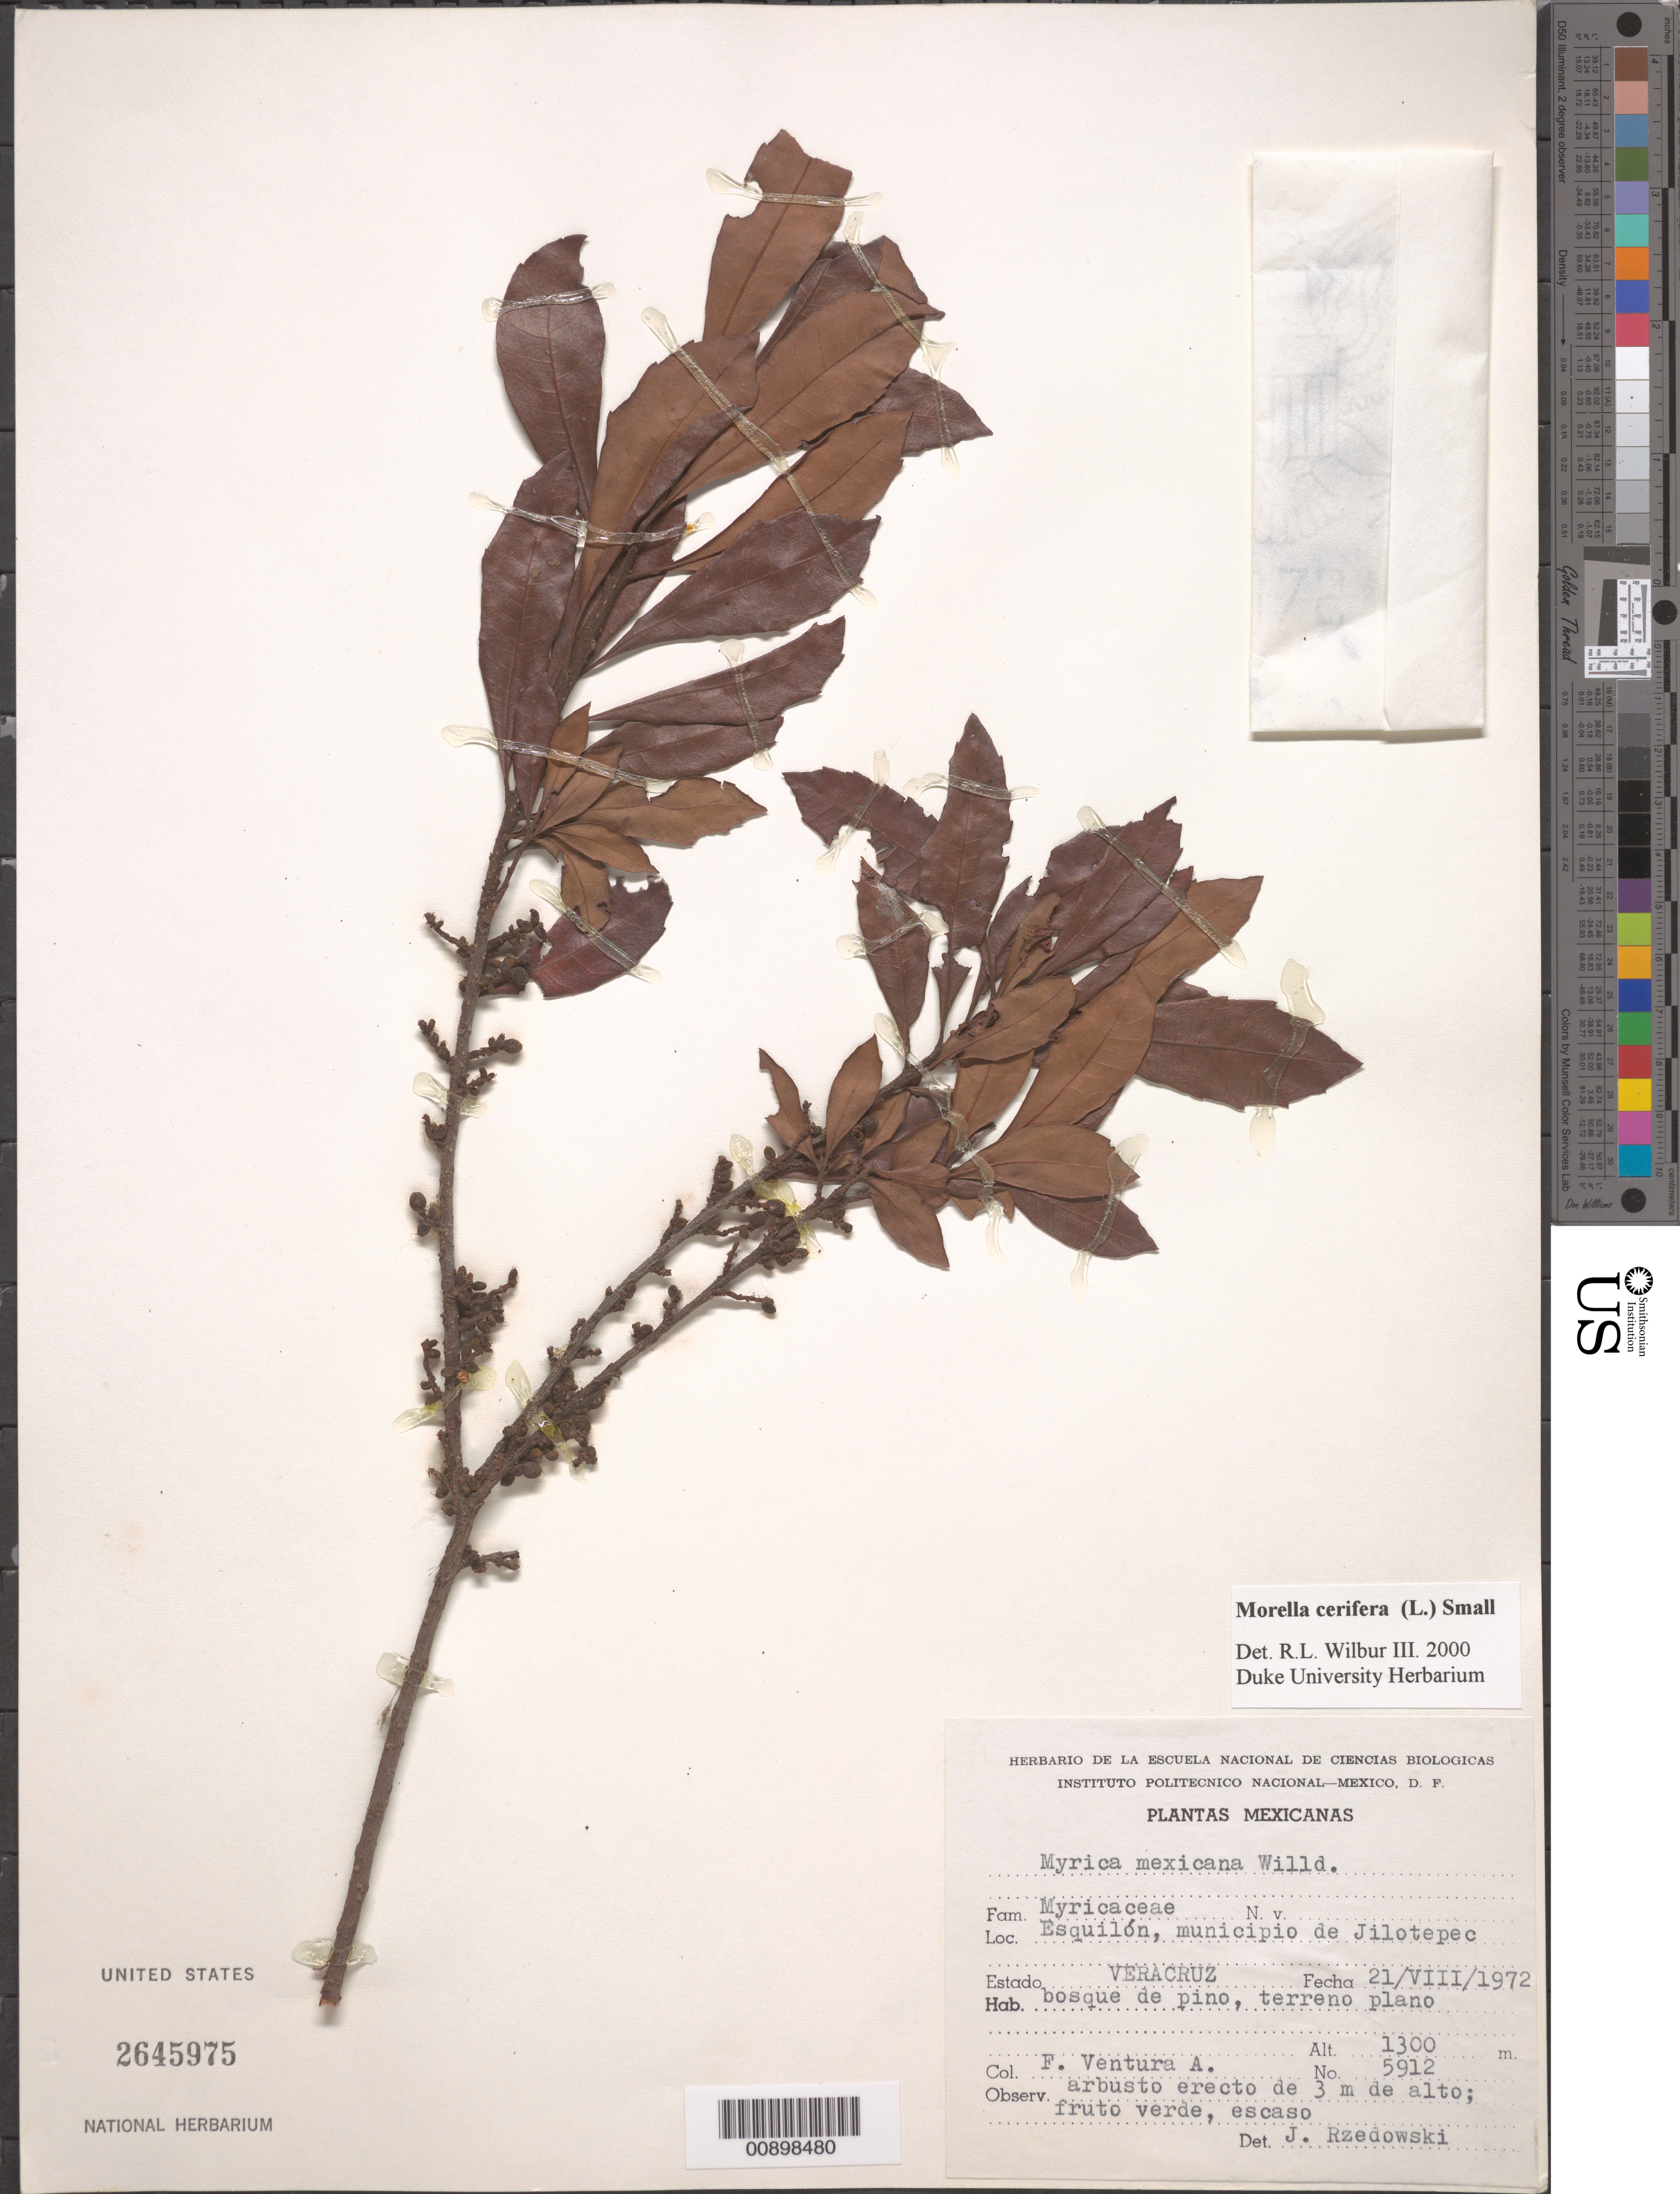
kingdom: Plantae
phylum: Tracheophyta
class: Magnoliopsida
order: Fagales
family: Myricaceae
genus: Morella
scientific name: Morella cerifera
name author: (L.) Small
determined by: Wilbur, R. L.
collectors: F. Ventura A.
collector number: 5912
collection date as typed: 21 Aug 1972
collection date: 1972-08-21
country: Mexico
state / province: Veracruz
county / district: Jilotepec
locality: Esquilón, municipio de Jilotepec, Veracruz.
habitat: Bosque de pino, terreno plano.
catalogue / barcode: US 2645975